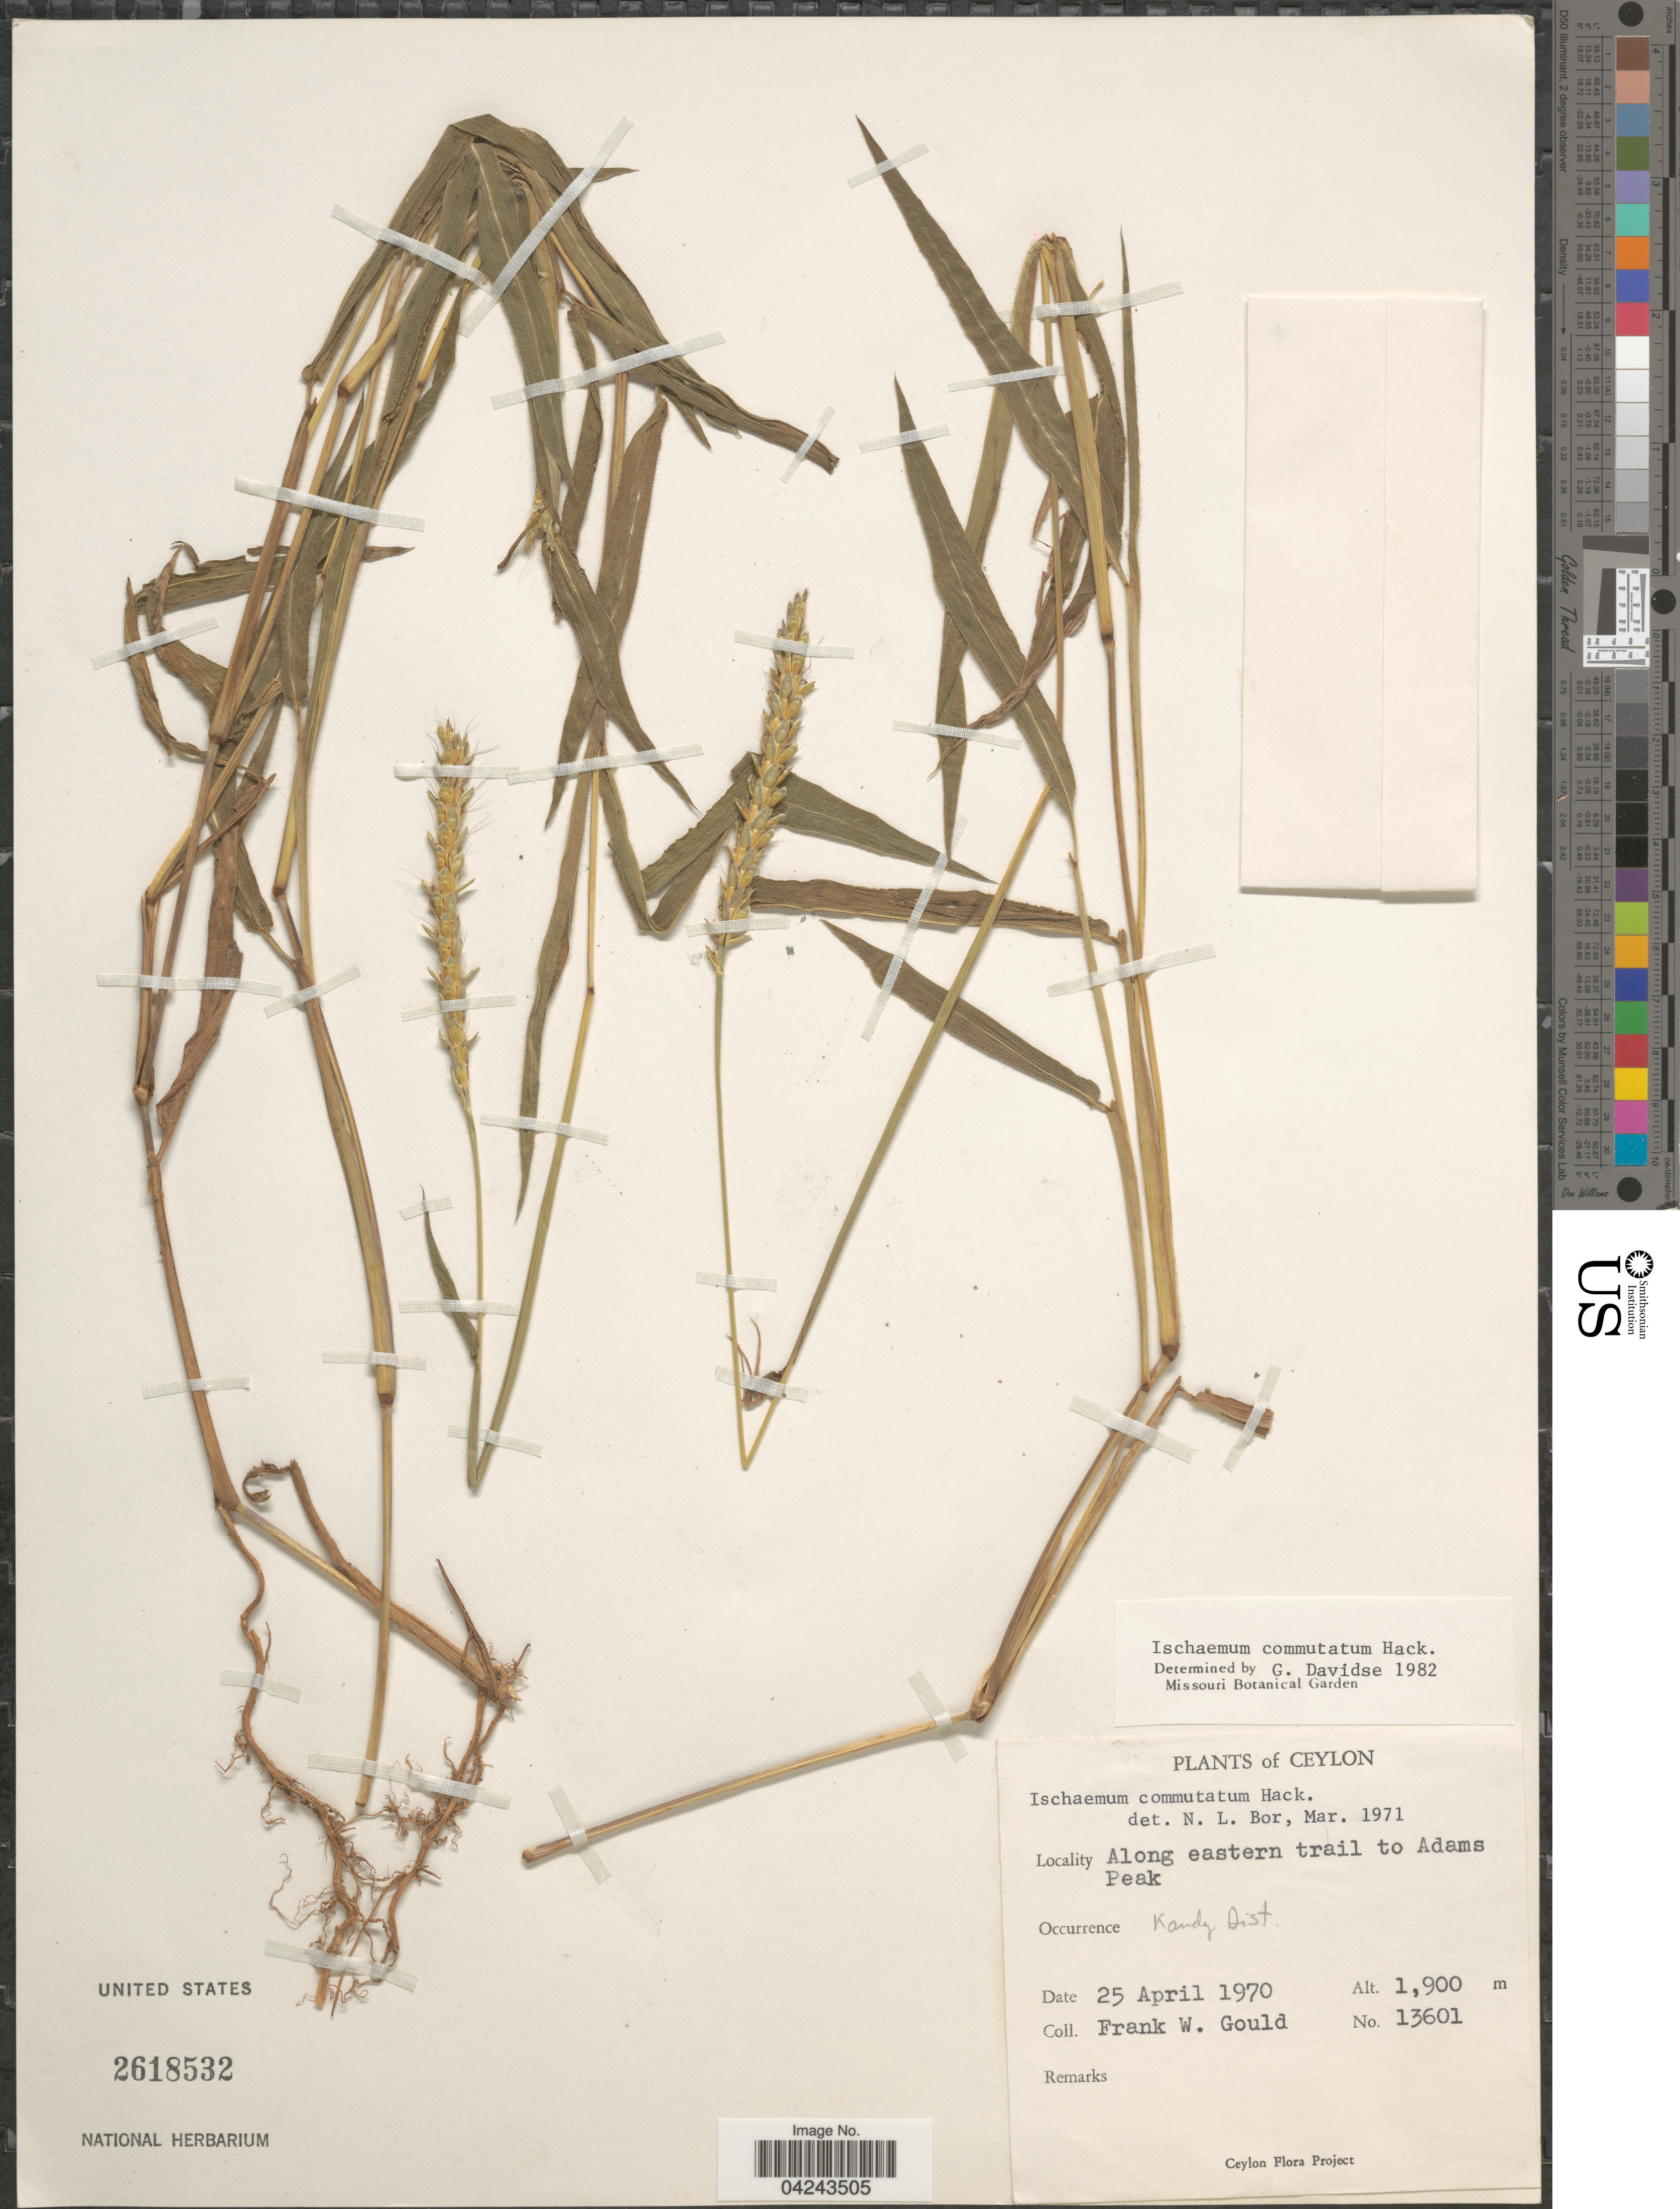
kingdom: Plantae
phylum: Tracheophyta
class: Liliopsida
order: Poales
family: Poaceae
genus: Ischaemum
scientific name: Ischaemum commutatum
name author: Hack.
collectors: F. W. Gould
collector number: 13601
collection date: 1970-04-25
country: Sri Lanka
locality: Ceylon. Along eastern trail to Adams Peak. Kandy Dist.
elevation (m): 1900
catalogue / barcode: US 2618532